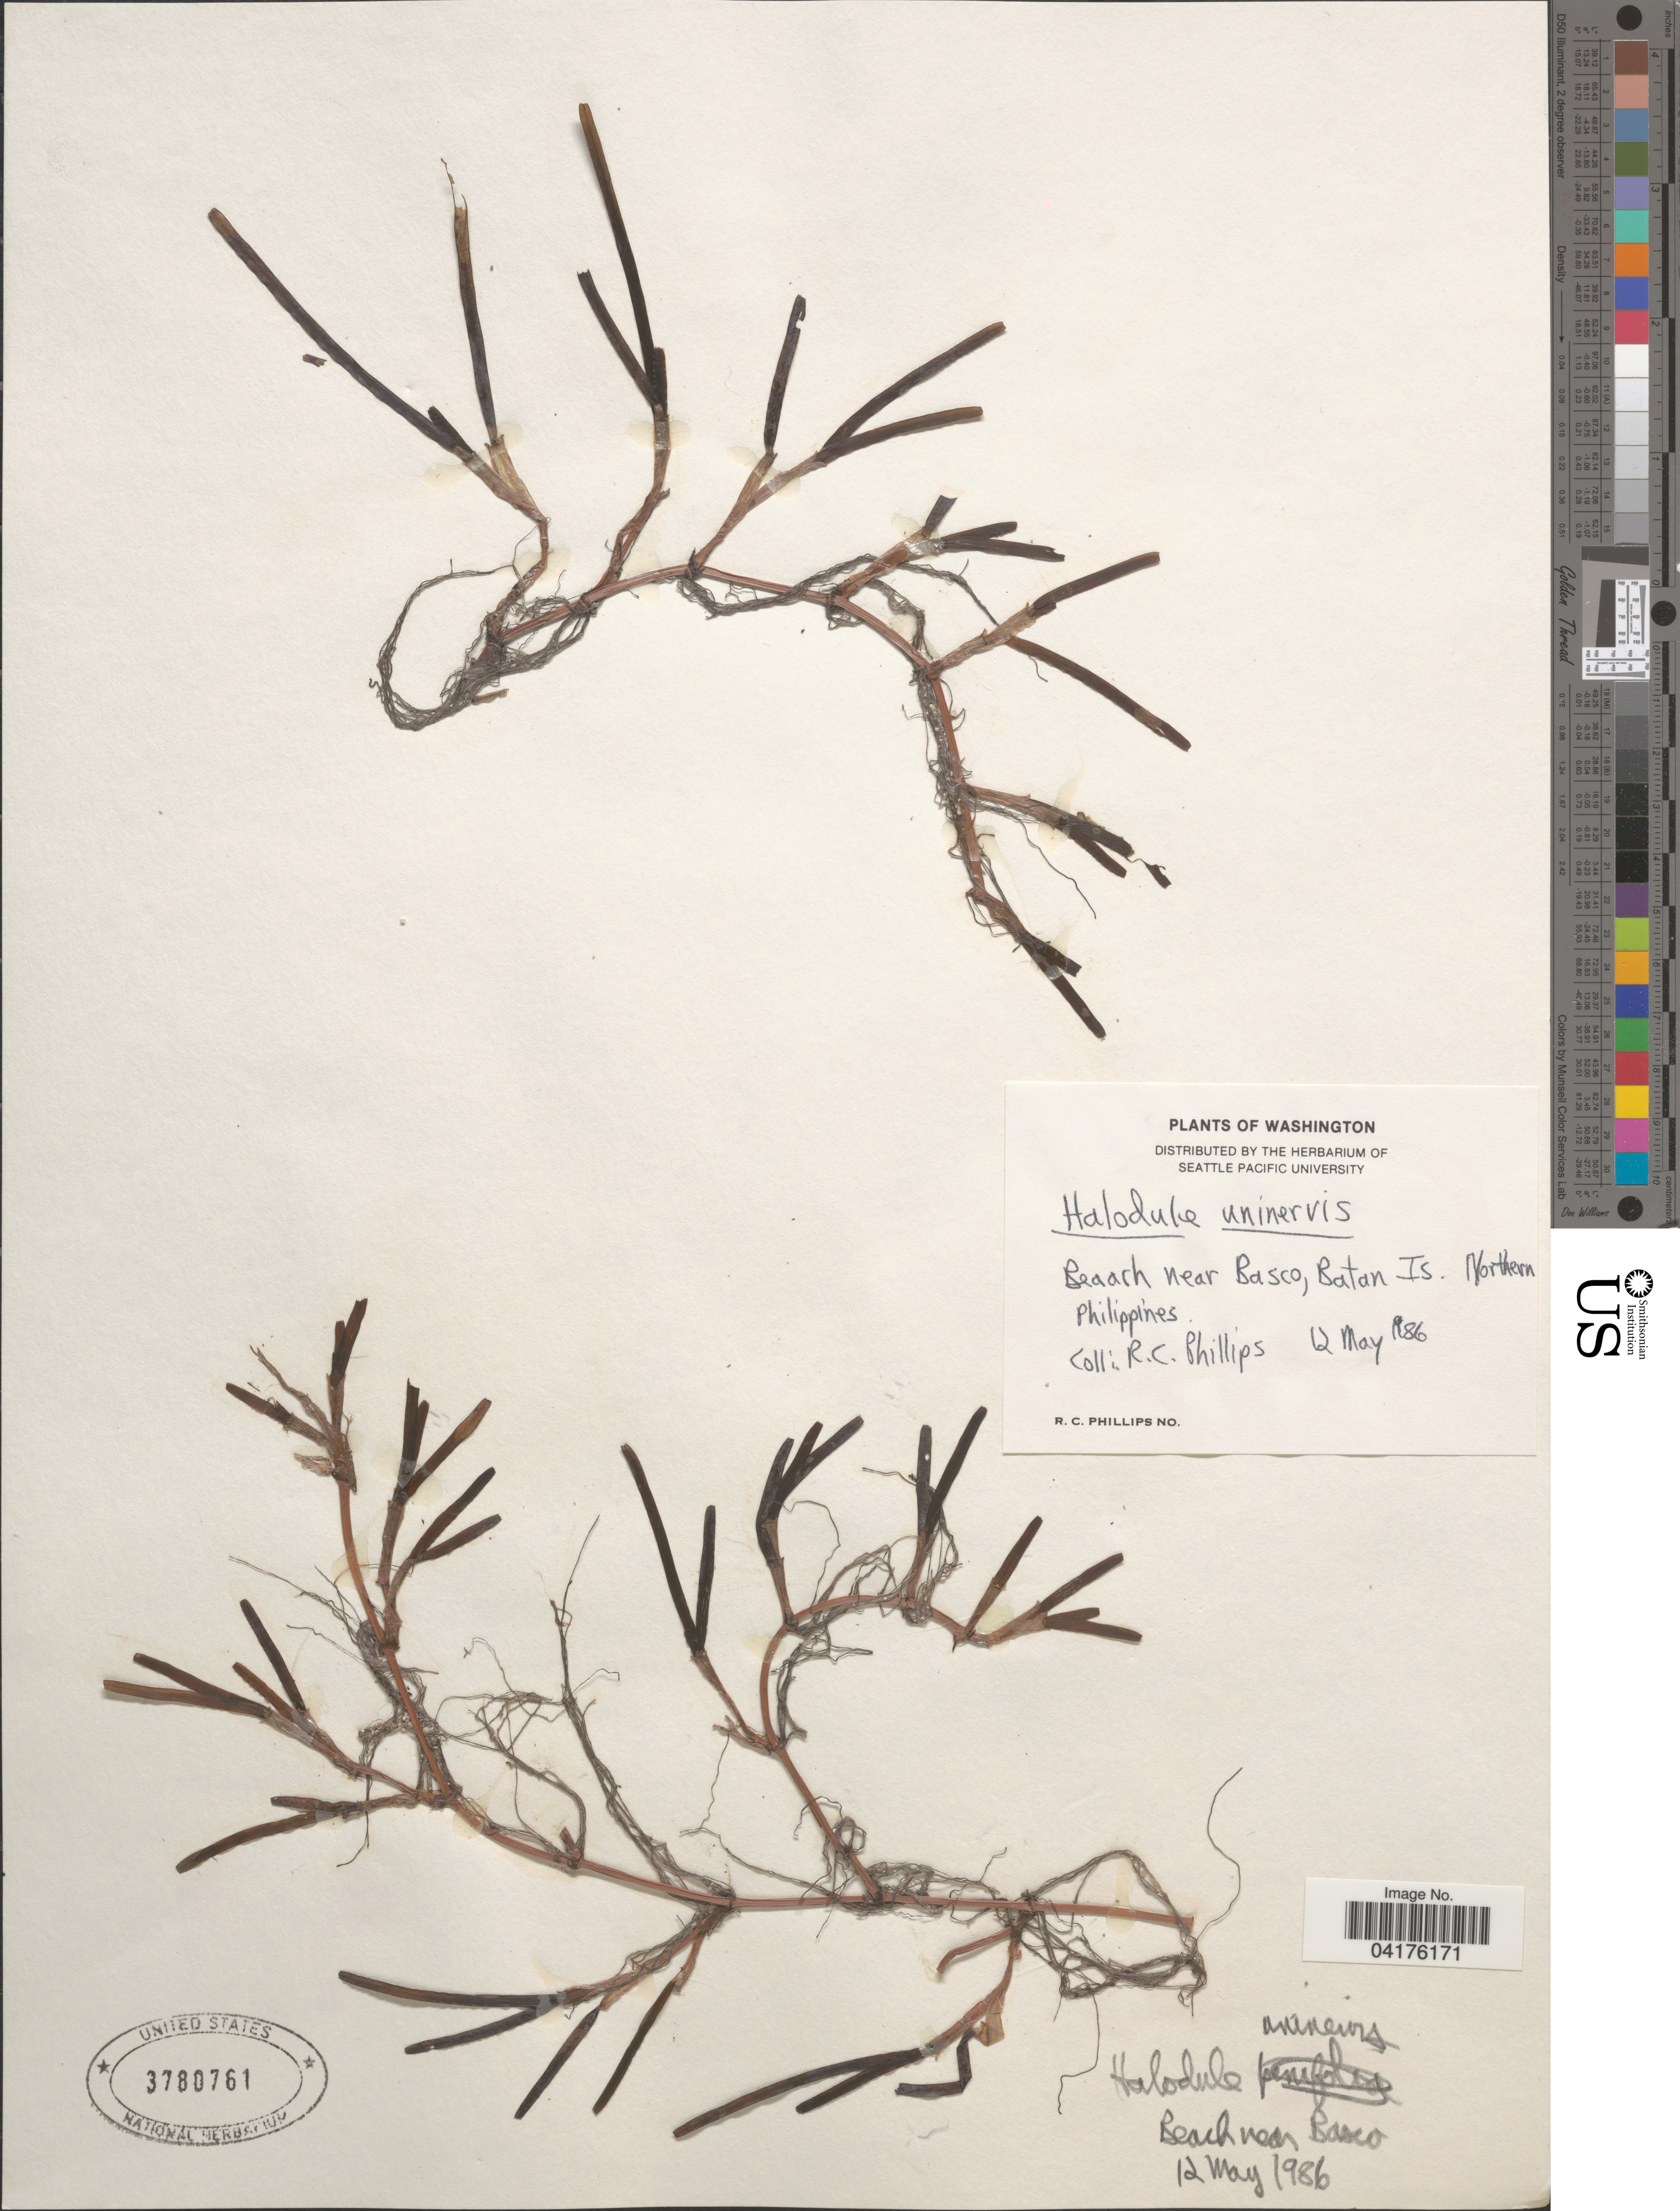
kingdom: Plantae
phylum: Tracheophyta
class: Liliopsida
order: Alismatales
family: Cymodoceaceae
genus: Halodule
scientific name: Halodule uninervis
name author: (Forssk.) Asch.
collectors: R. C. Phillips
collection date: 1986-05-12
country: Philippines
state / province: Cagayan Valley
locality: Beaach near Basco, Batan Is. Northern Philippines.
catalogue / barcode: US 3780761